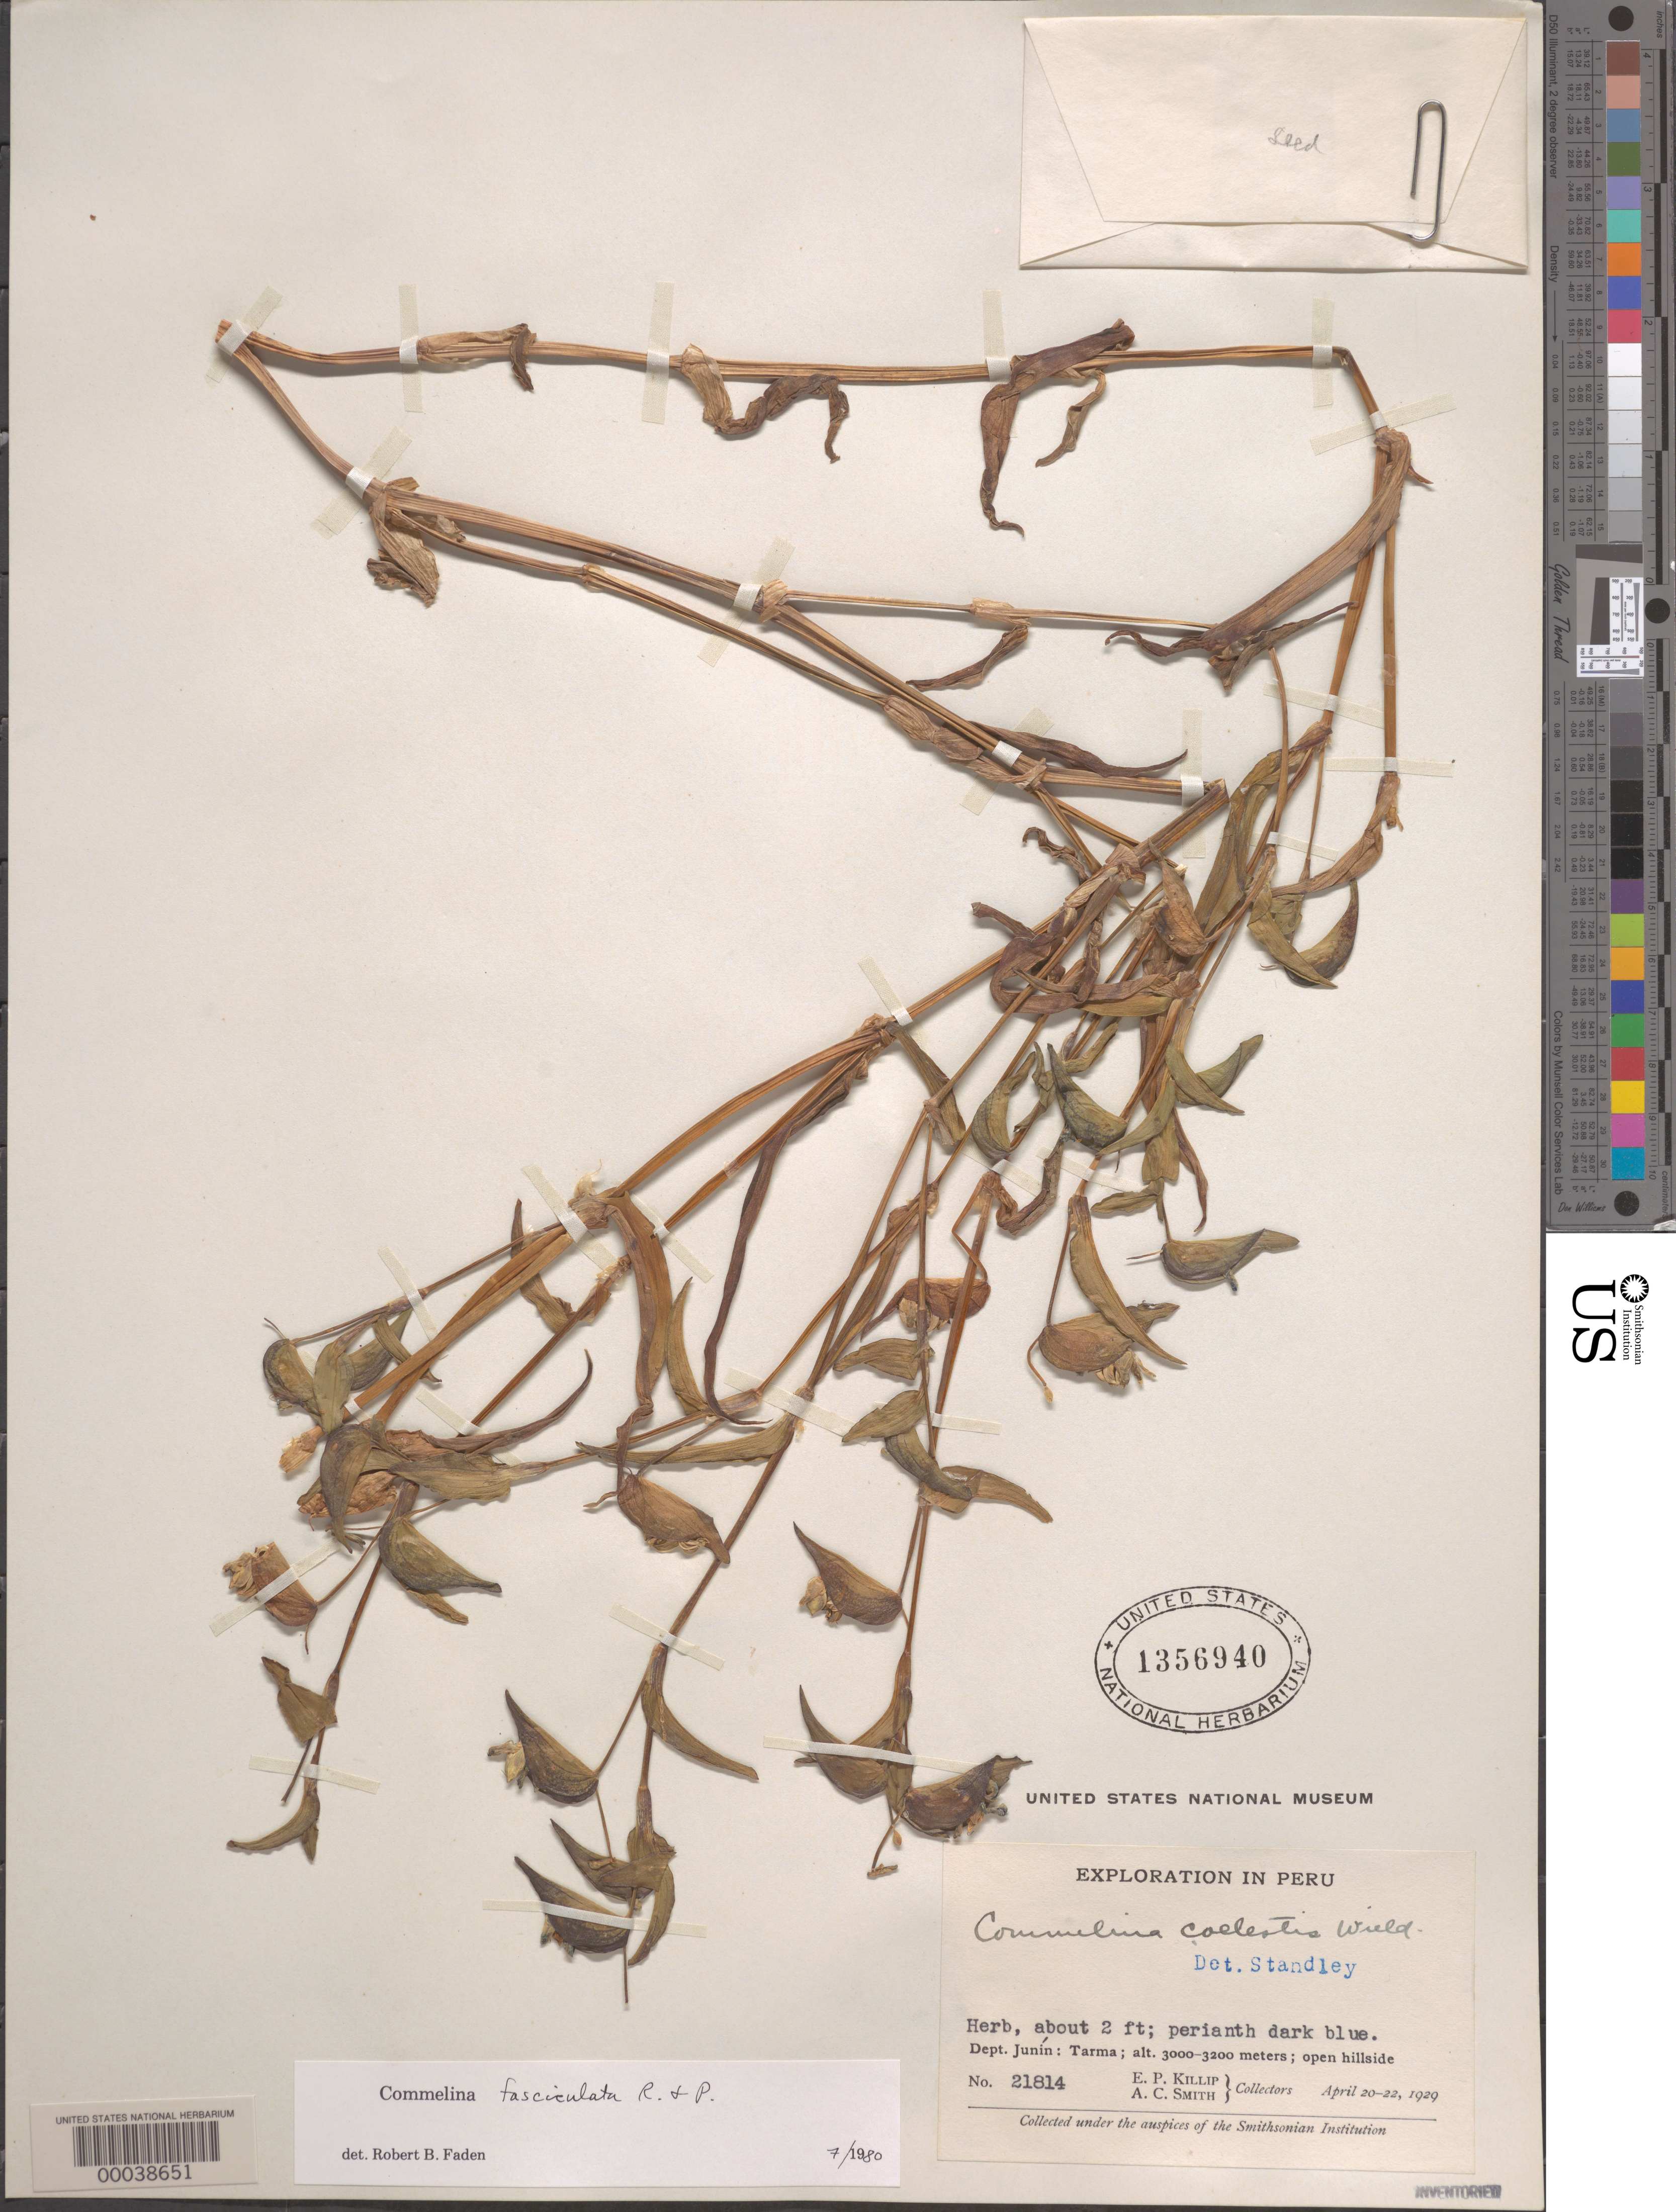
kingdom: Plantae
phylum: Tracheophyta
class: Liliopsida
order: Commelinales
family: Commelinaceae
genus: Commelina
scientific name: Commelina fasciculata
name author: Ruiz & Pav.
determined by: Faden, Robert B., (US), Smithsonian Institution - National Museum of Natural History (UNITED STATES)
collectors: E. P. Killip & A. C. Smith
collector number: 21814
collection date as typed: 20 Apr 1929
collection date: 1929-04-20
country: Peru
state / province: Junín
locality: Tarma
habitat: Open hillside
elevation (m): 3000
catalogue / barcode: US 1356940